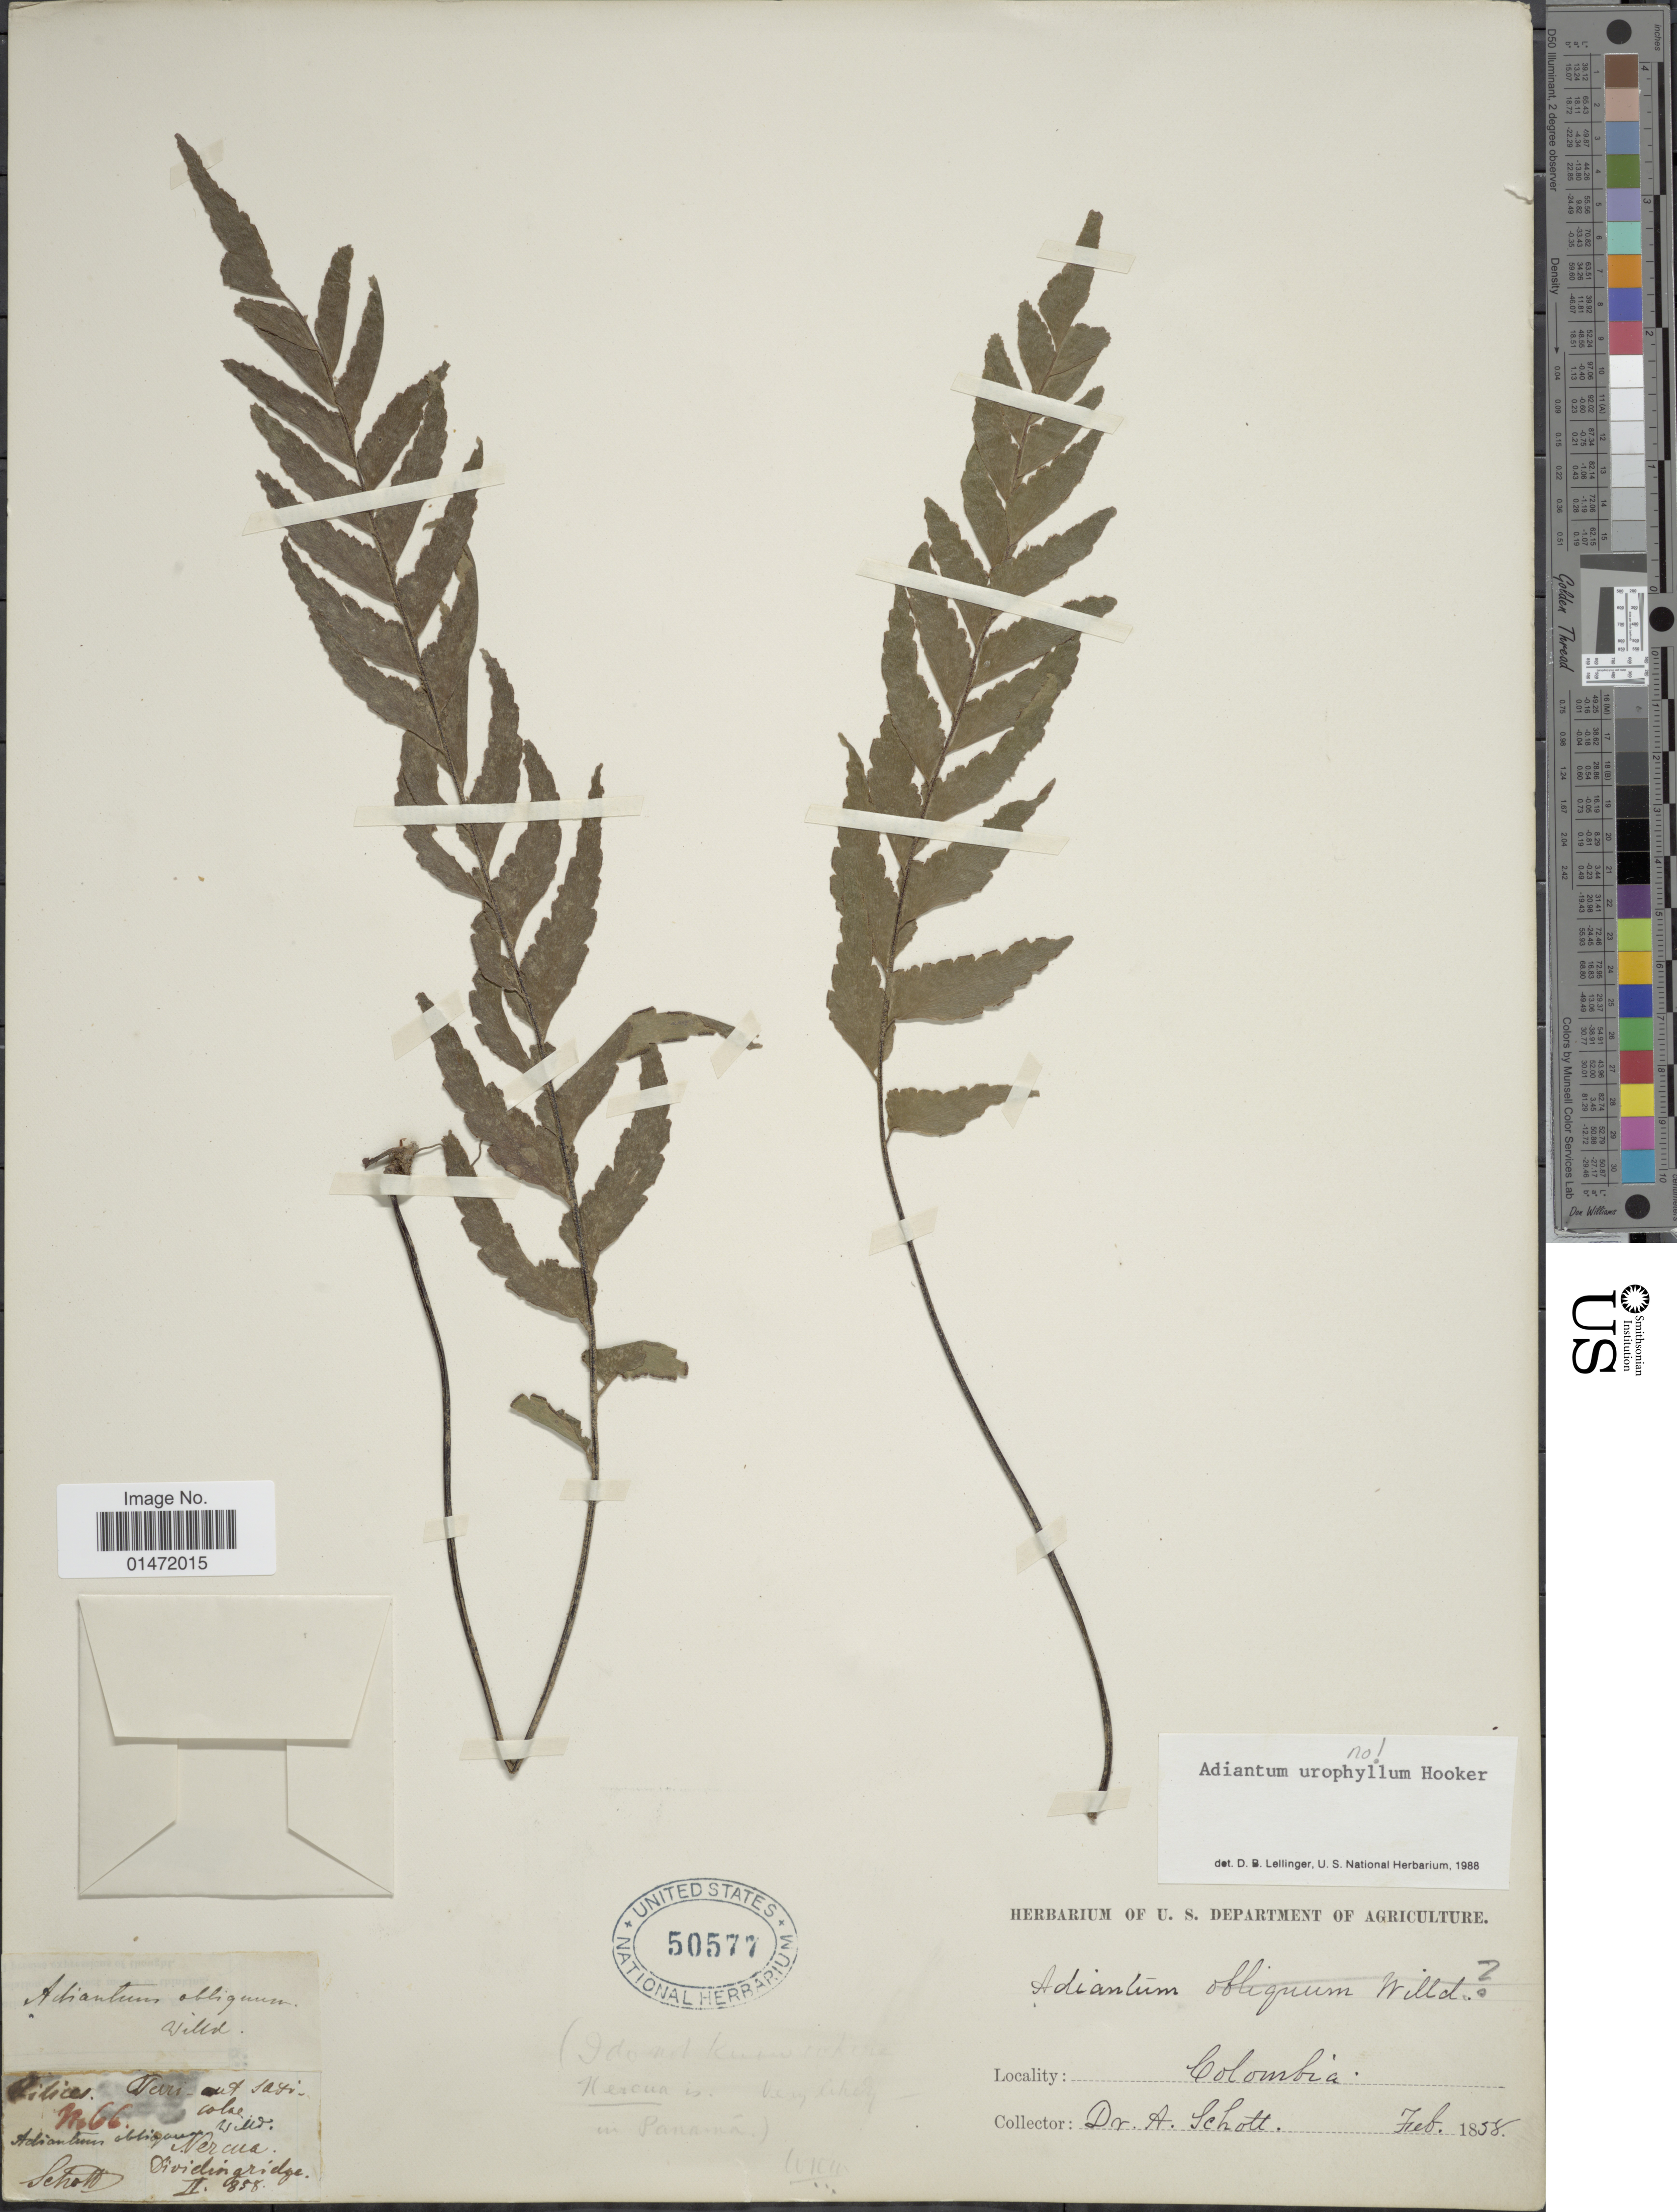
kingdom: Plantae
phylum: Tracheophyta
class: Polypodiopsida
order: Polypodiales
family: Pteridaceae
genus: Adiantum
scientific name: Adiantum sp.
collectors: A. Schott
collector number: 66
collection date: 1858-02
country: Colombia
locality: Nercua, Dividing ridge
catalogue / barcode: US 50577